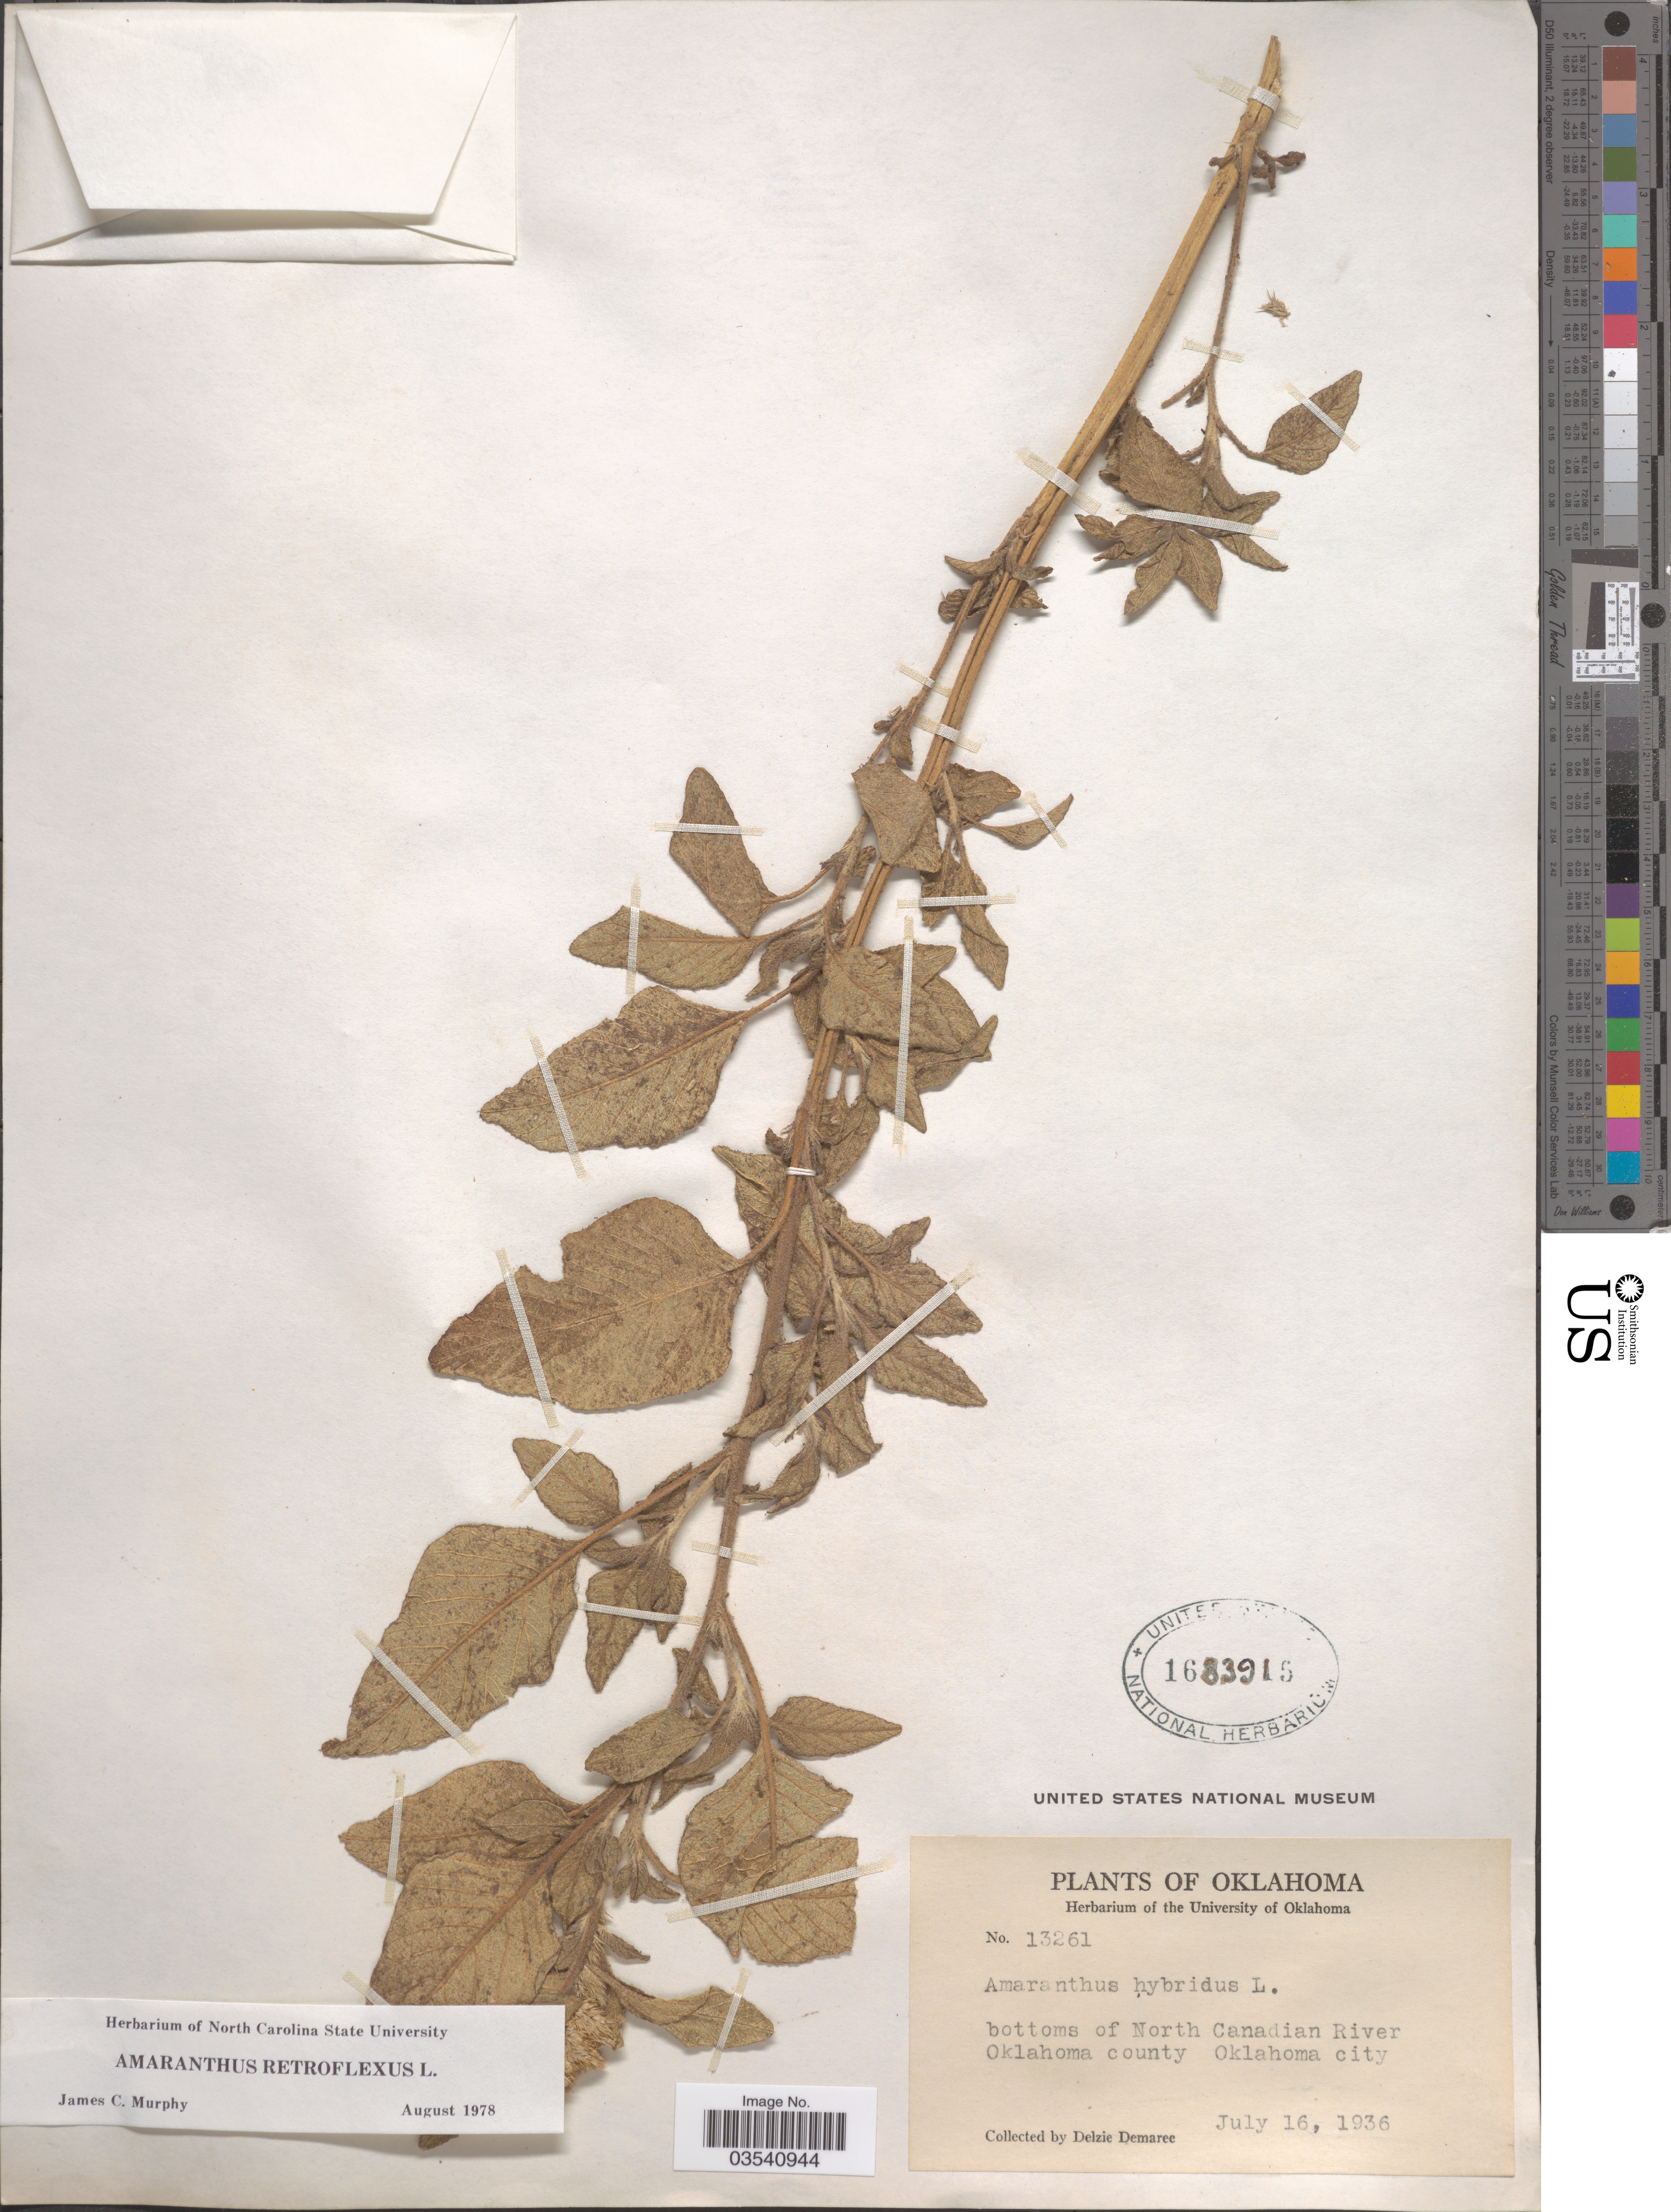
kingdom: Plantae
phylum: Tracheophyta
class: Magnoliopsida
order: Caryophyllales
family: Amaranthaceae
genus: Amaranthus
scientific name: Amaranthus retroflexus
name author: L.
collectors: D. Demaree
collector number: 13261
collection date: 1936-07-16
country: United States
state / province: Oklahoma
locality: Bottoms of North Canadian River Oklahoma county Oklahoma city.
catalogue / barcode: US 1683915